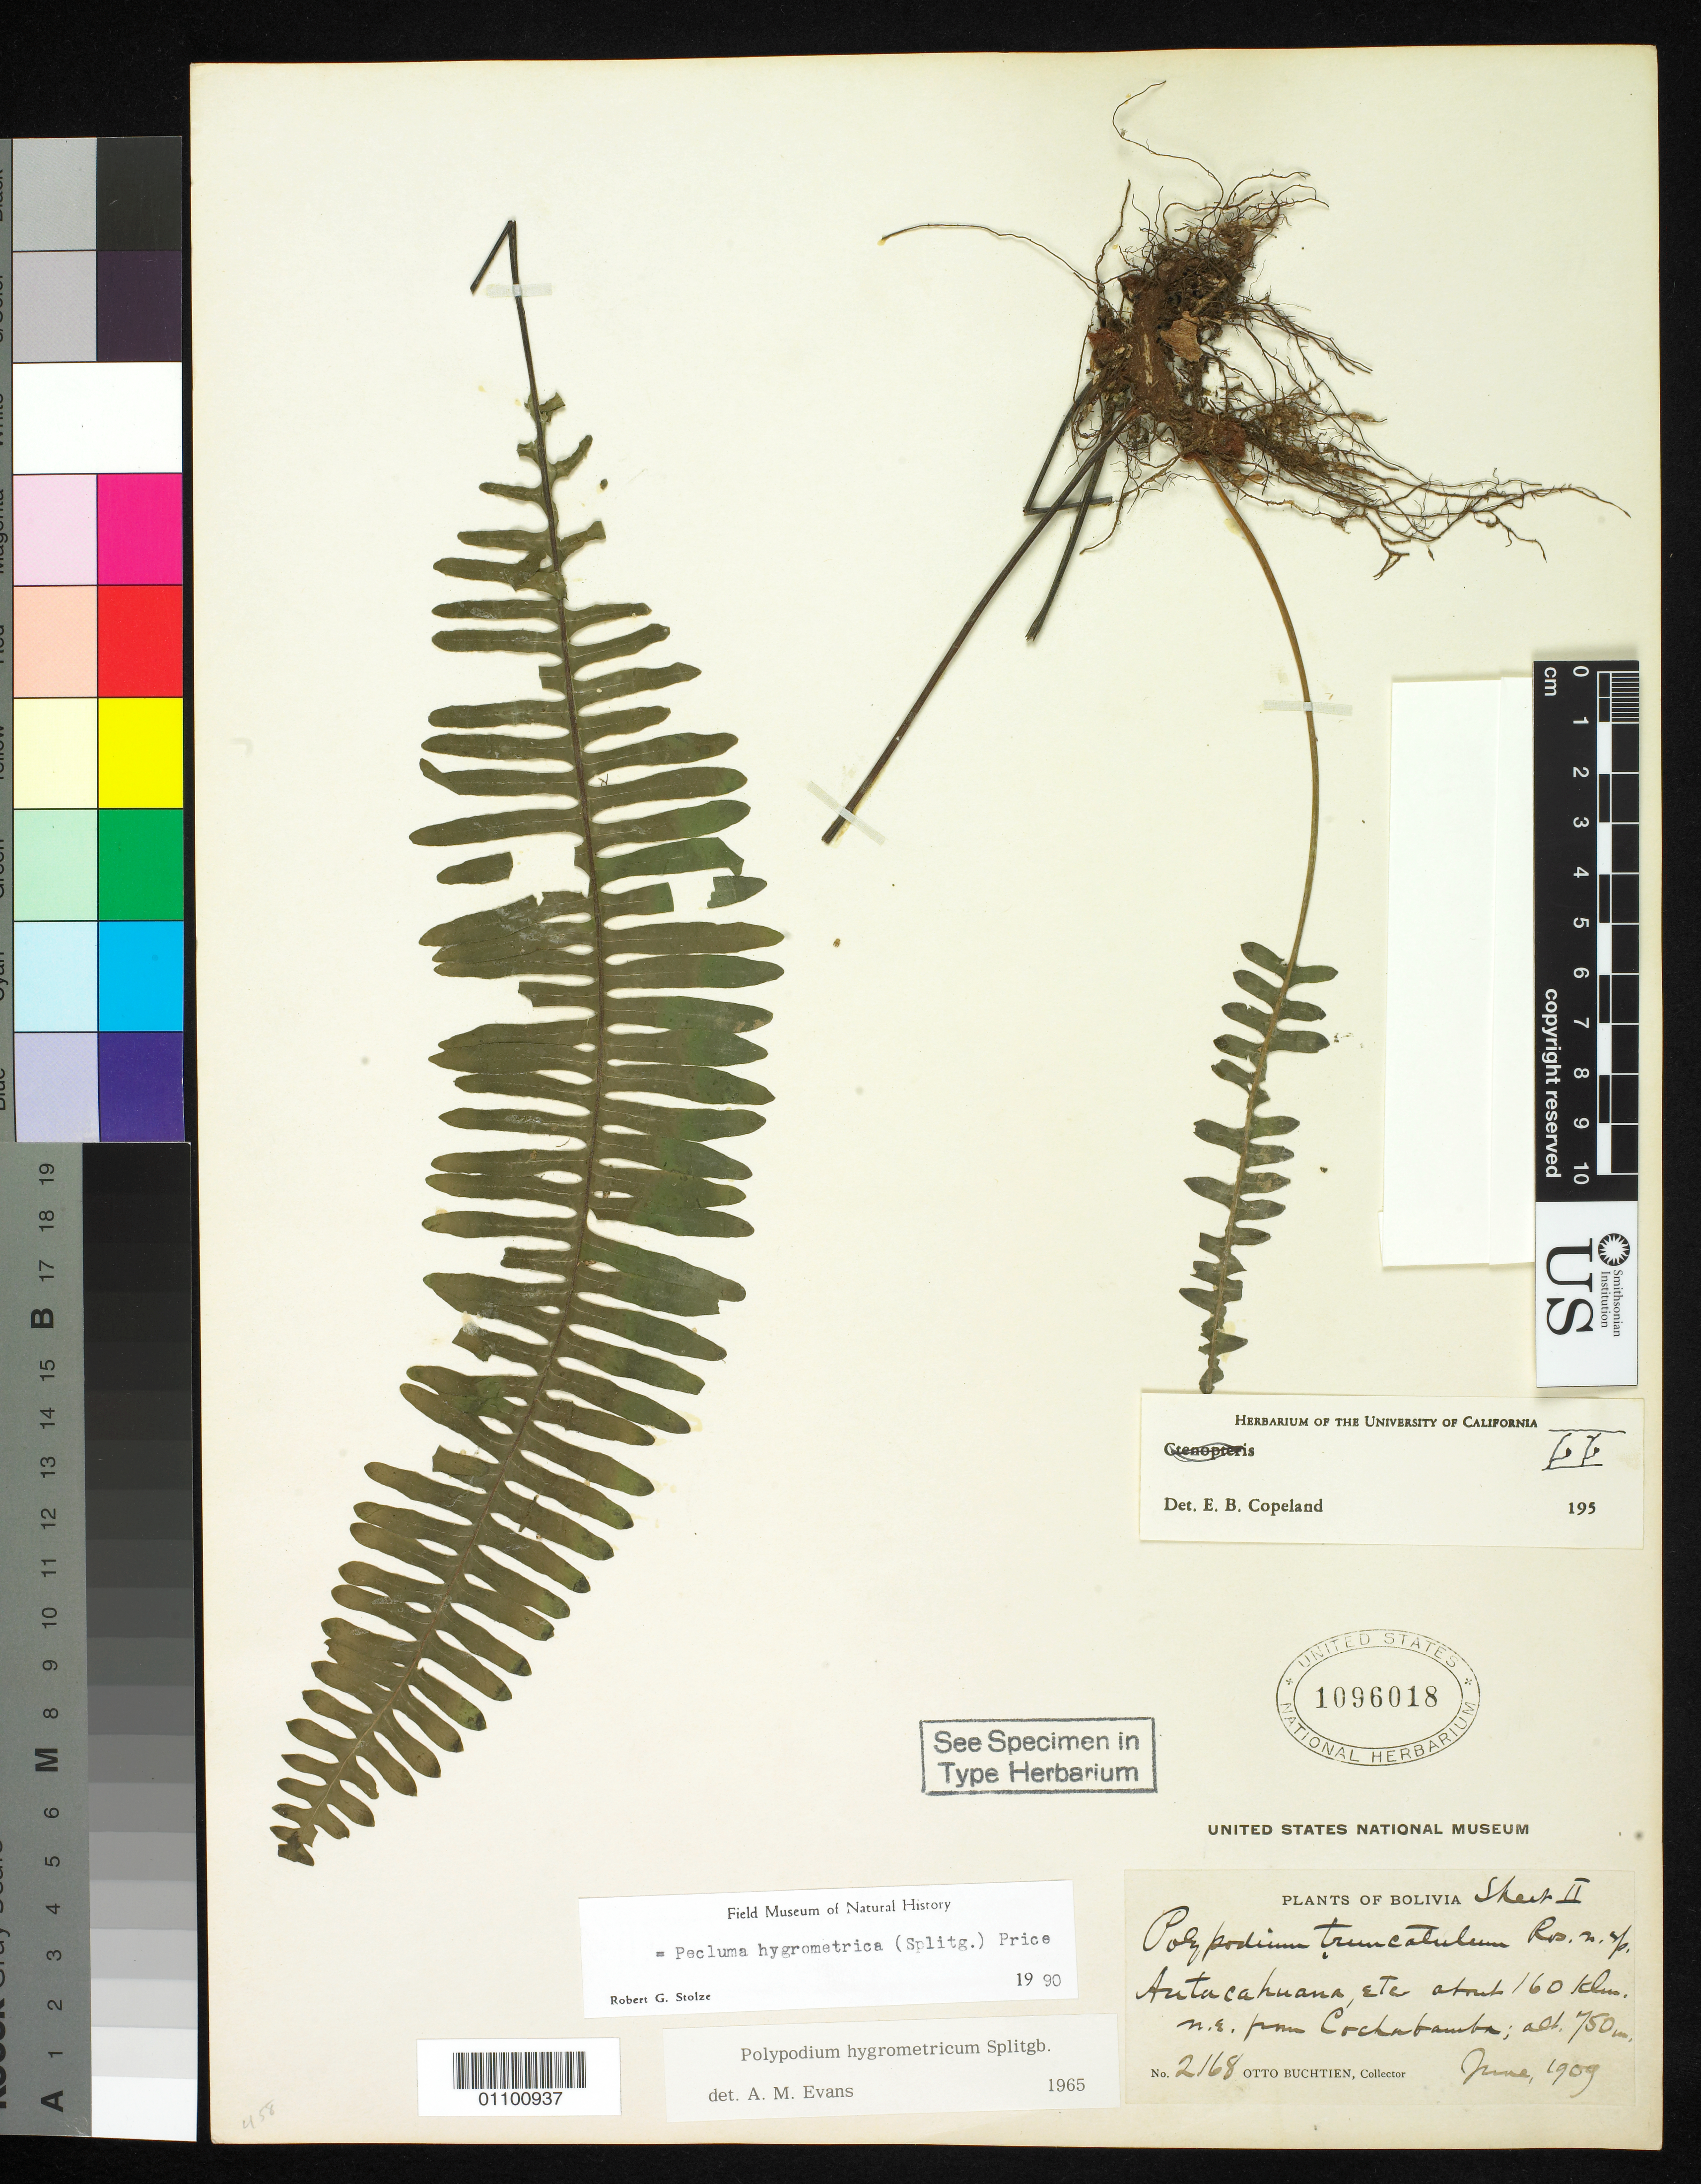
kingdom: Plantae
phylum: Tracheophyta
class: Polypodiopsida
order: Polypodiales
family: Polypodiaceae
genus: Polypodium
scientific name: Polypodium truncatulum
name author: Rosenst.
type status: Isotype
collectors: O. Buchtien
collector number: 2168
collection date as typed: Jun 1909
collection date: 1909-06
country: Bolivia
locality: Antahuacana, Espirito Santo.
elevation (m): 750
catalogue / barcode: US 1096018